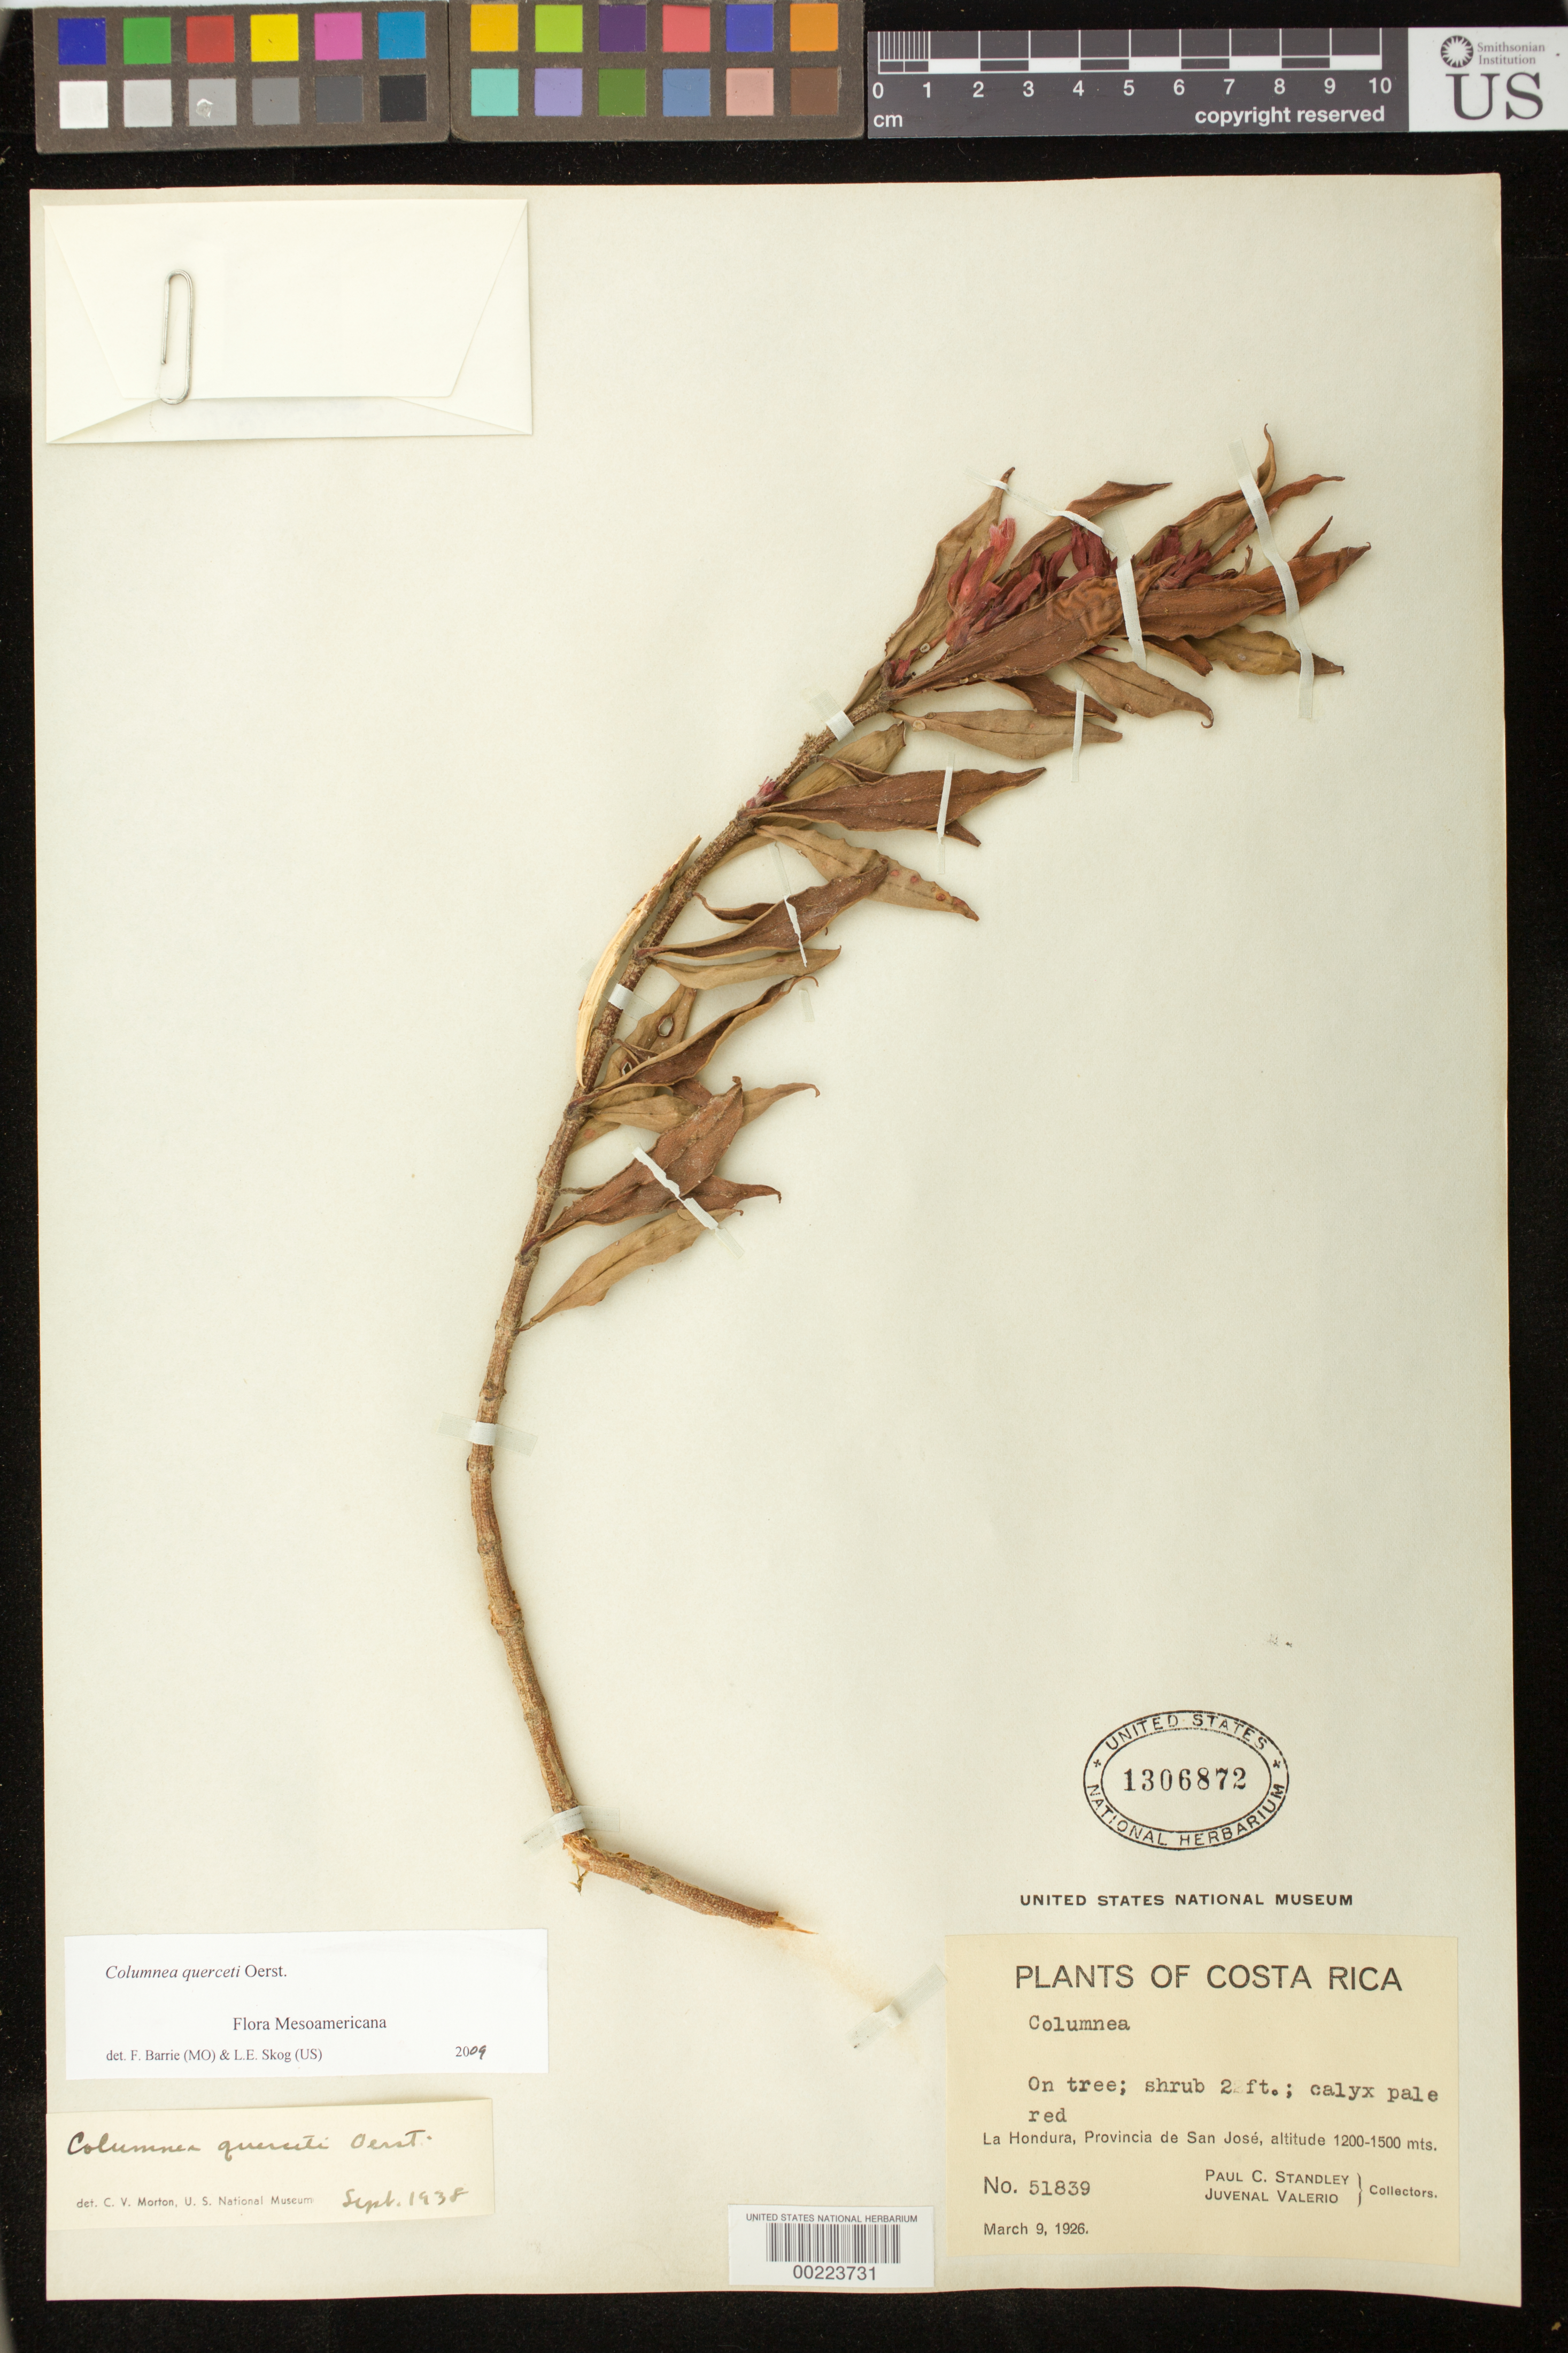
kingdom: Plantae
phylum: Tracheophyta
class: Magnoliopsida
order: Lamiales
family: Gesneriaceae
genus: Columnea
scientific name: Columnea querceti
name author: Oerst.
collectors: P. C. Standley & J. Valerio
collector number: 51839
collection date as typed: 09 Mar 1926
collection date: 1926-03-09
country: Costa Rica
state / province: San José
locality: La Hondura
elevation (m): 1200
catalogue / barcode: US 1306872